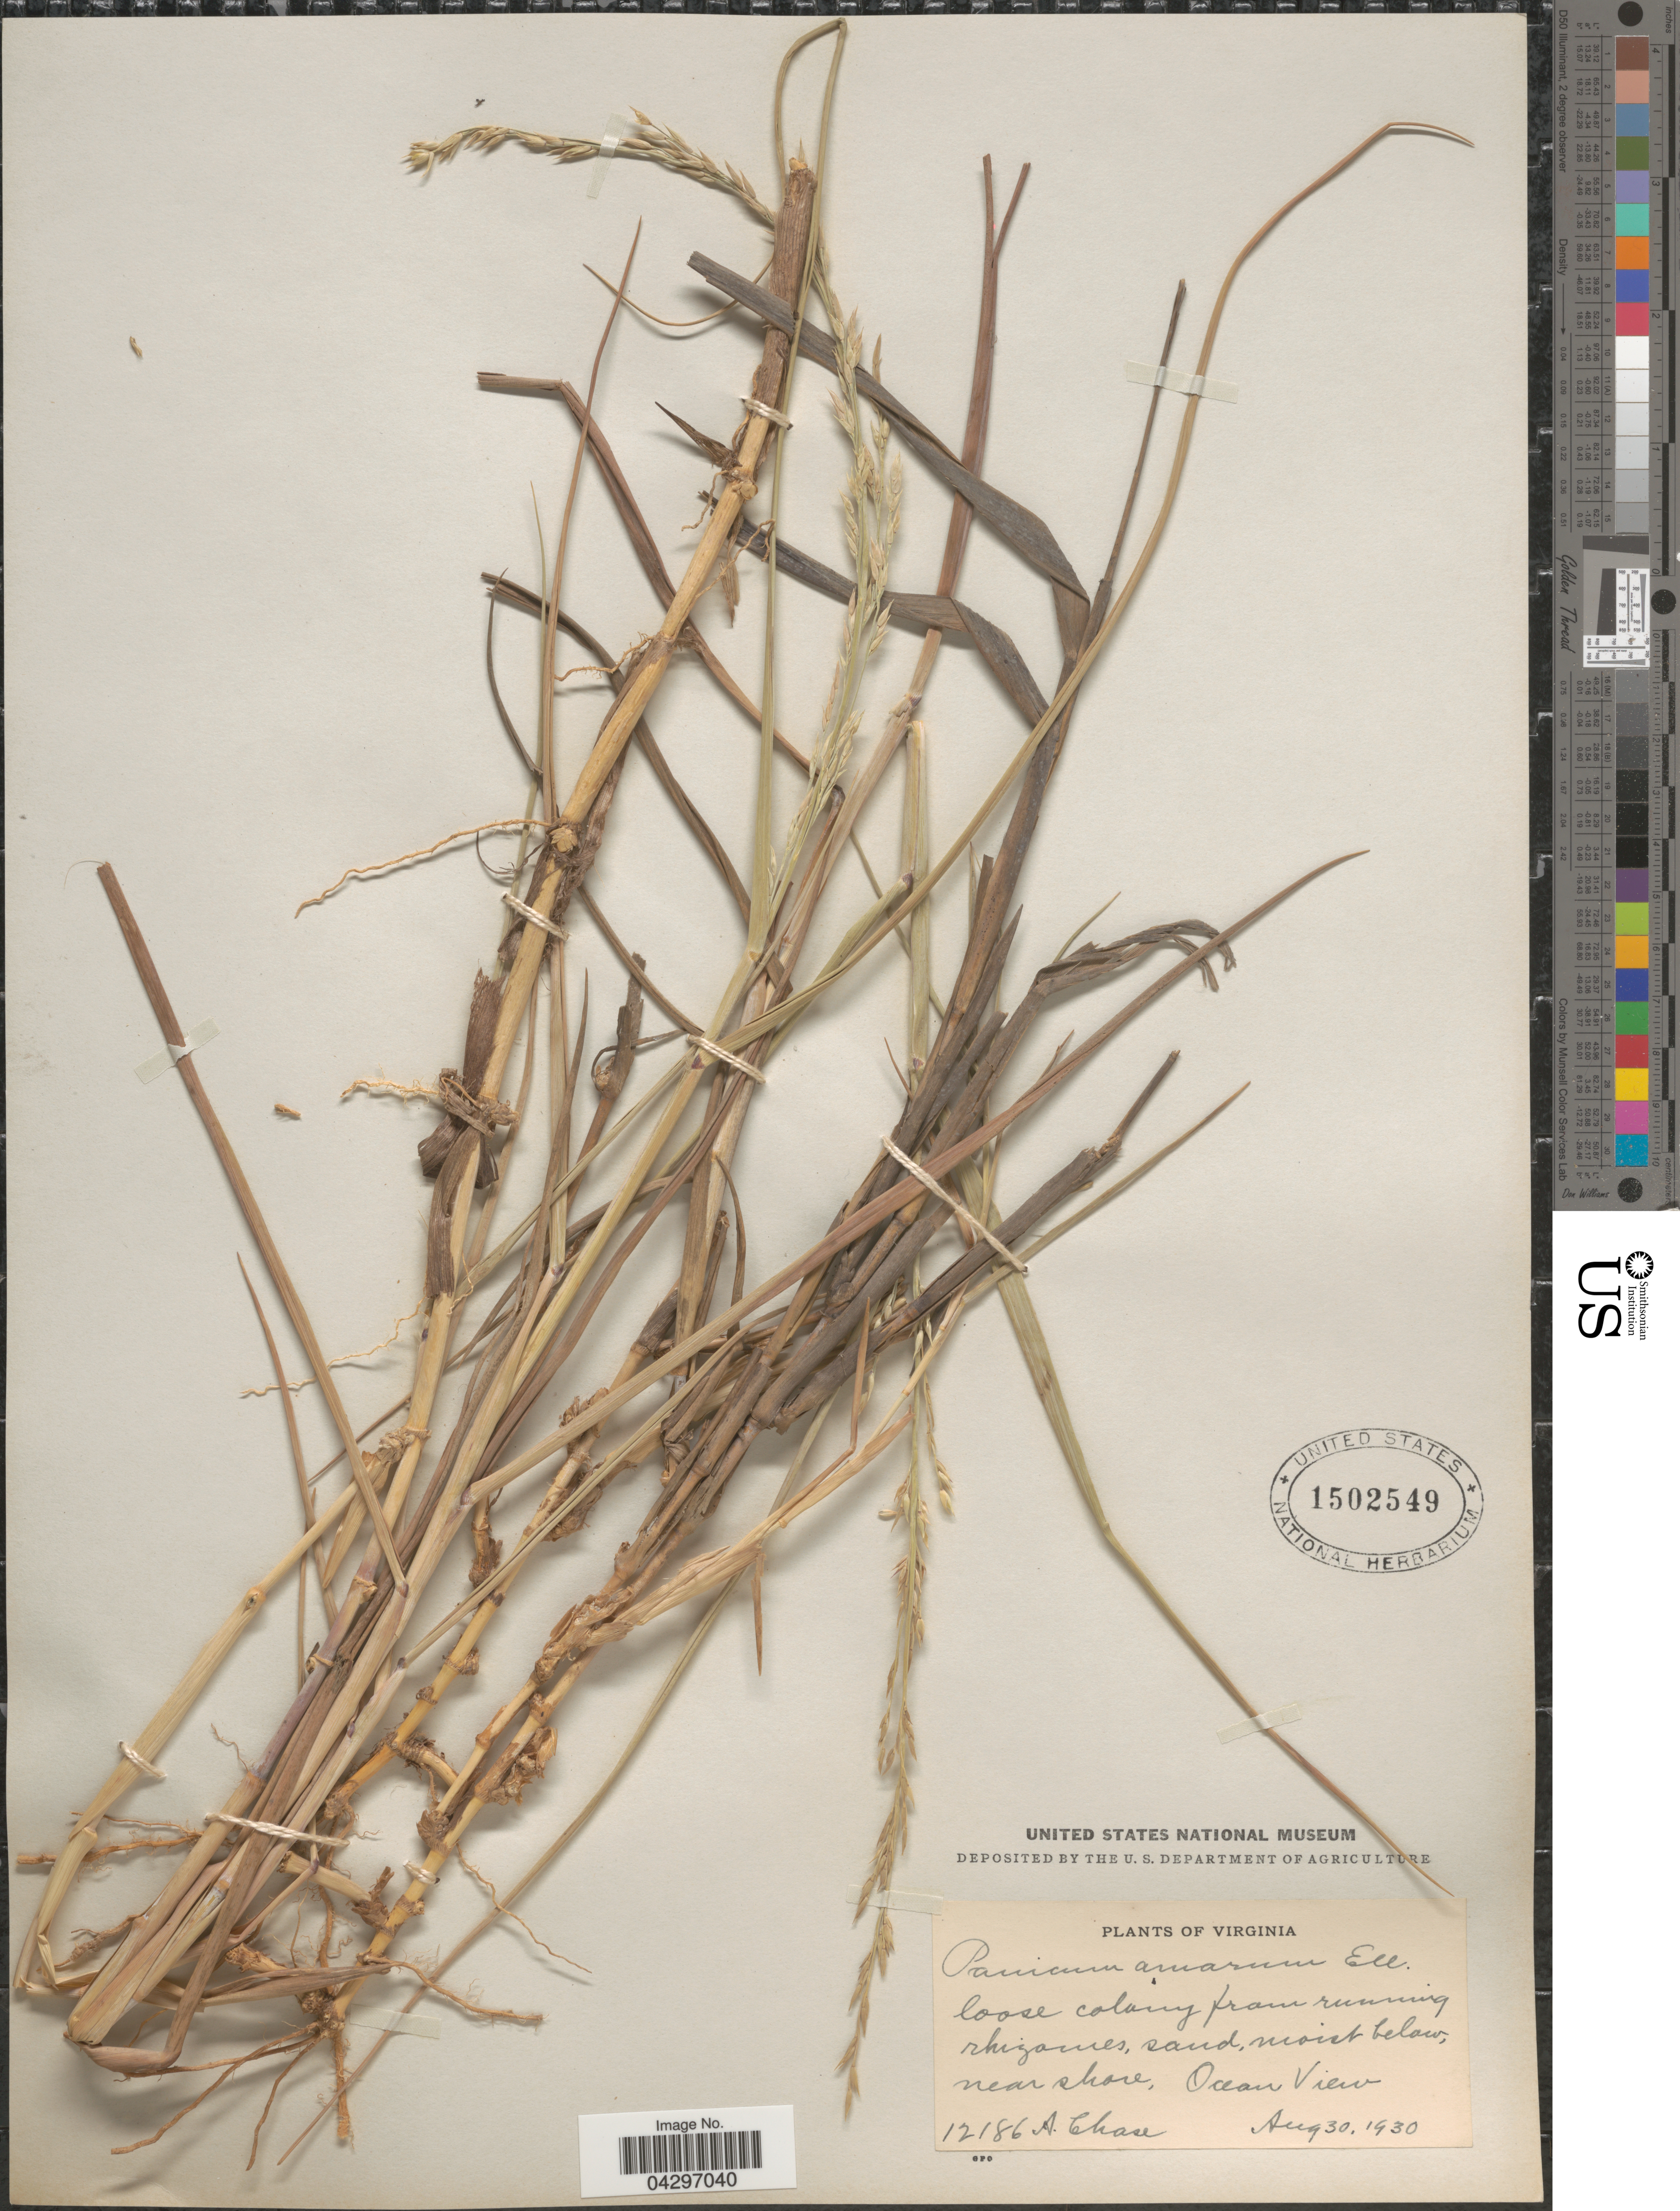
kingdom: Plantae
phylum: Tracheophyta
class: Liliopsida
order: Poales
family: Poaceae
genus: Panicum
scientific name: Panicum amarum var. amarulum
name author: (Hitchc. & Chase) Freckmann & Lelong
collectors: A. Chase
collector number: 12186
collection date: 1930-08-30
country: United States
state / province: Virginia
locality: Sand, moist below, near shore, Ocean View.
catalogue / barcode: US 1502549